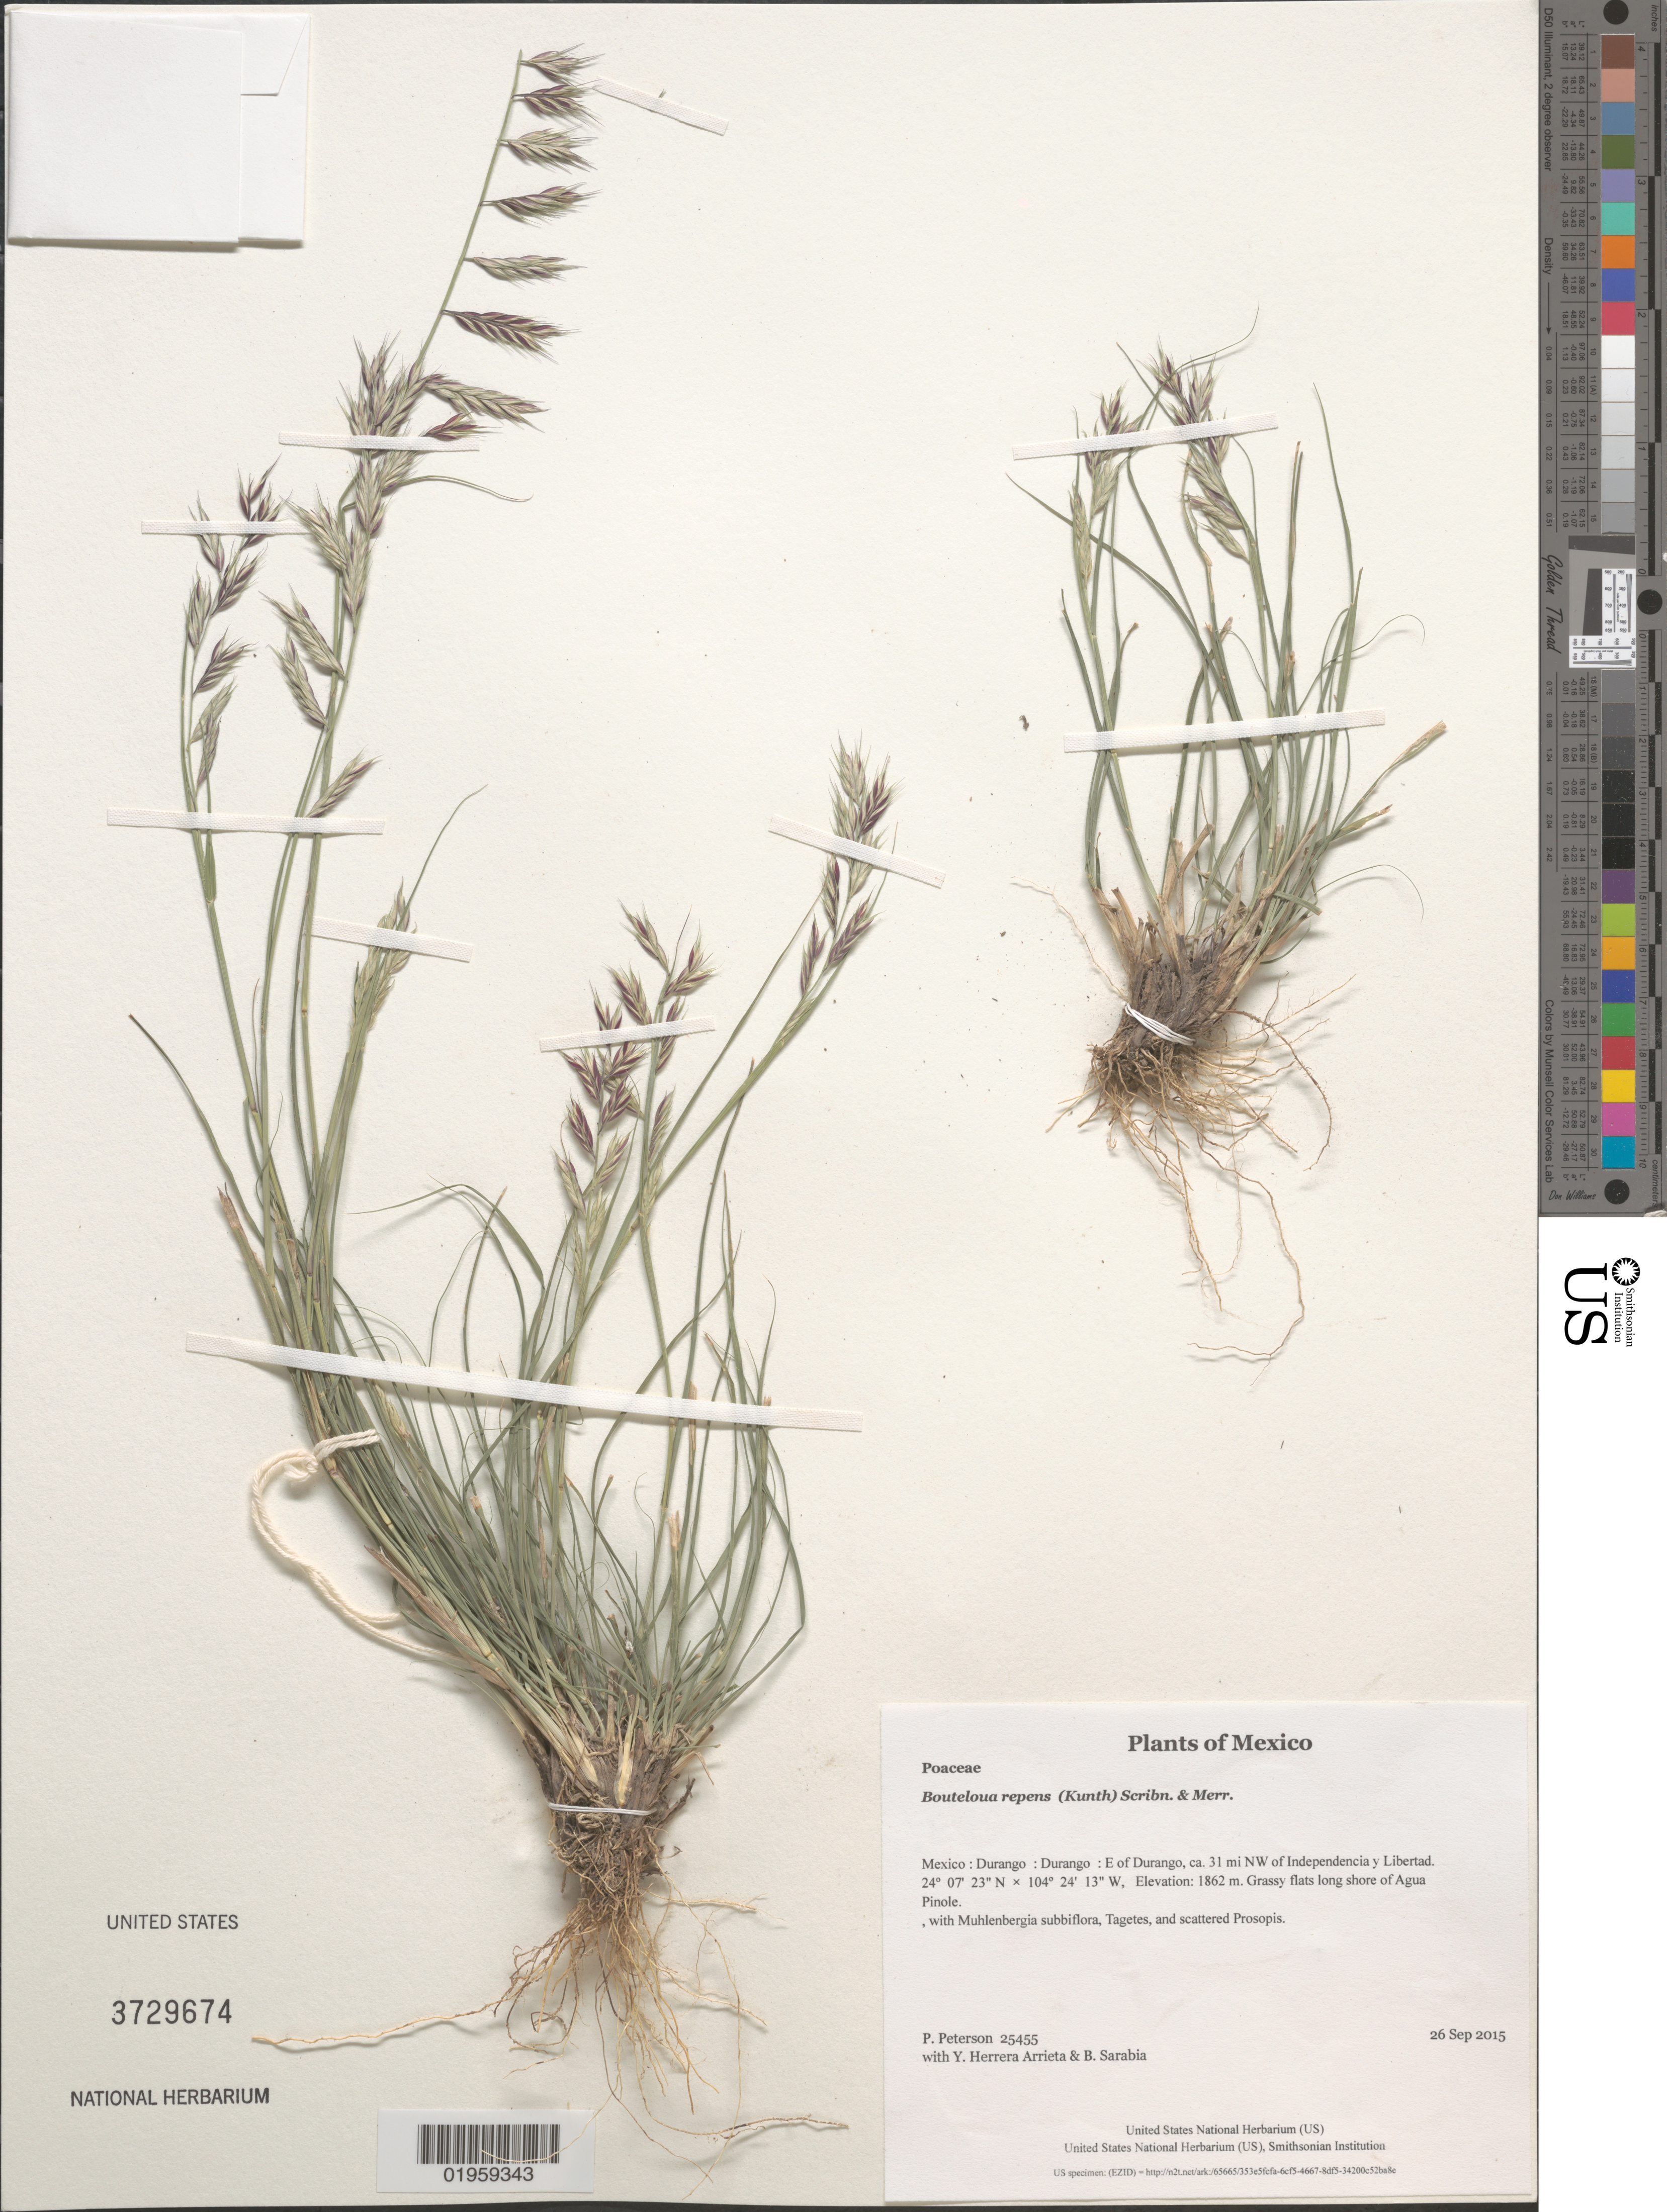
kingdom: Plantae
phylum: Tracheophyta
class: Liliopsida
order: Poales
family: Poaceae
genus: Bouteloua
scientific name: Bouteloua repens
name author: (Kunth) Scribn. & Merr.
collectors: P. M. Peterson, Y. Herrera Arrieta & B. Sarabia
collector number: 25455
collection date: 2015-09-26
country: Mexico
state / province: Durango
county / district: Durango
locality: E of Durango, ca. 31 mi NW of Independencia y Libertad.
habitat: Grassy flats long shore of Agua Pinole.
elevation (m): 1862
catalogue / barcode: US 3729674